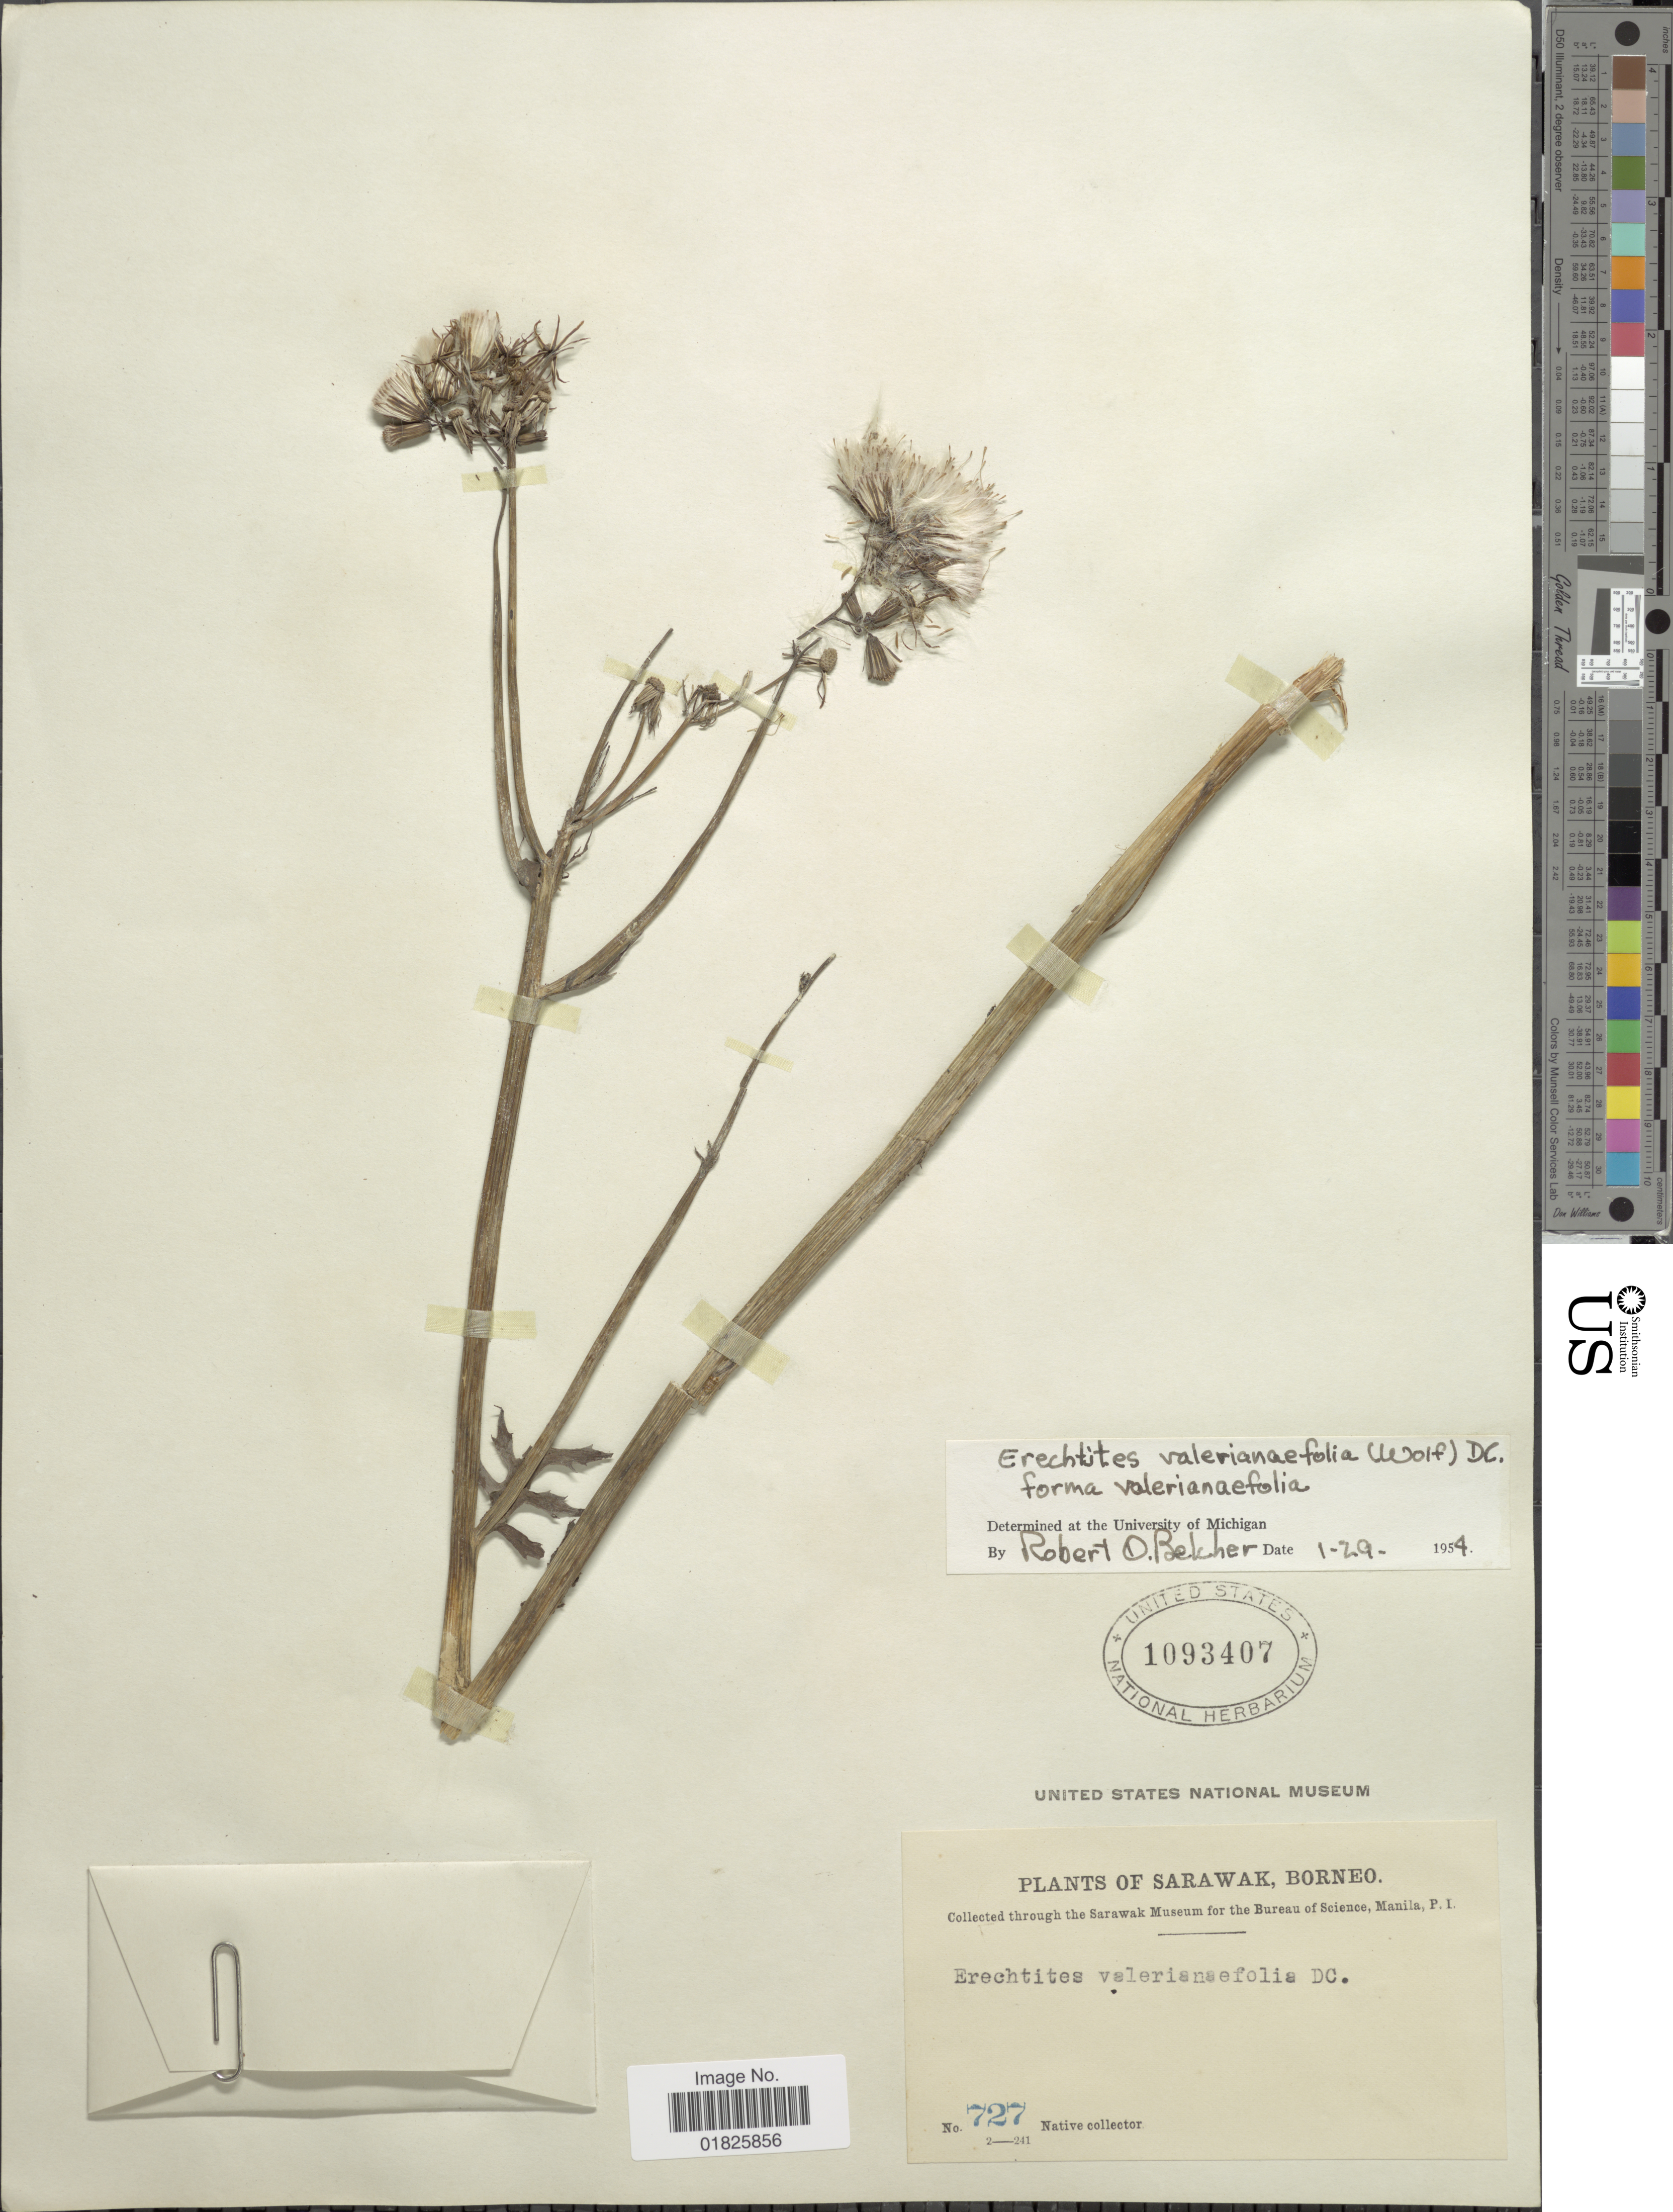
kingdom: Plantae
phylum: Tracheophyta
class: Magnoliopsida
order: Asterales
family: Asteraceae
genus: Erechtites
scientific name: Erechtites valerianifolius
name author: (Link ex Spreng.) DC.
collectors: Native collector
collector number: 727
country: Malaysia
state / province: Sarawak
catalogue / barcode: US 1093407